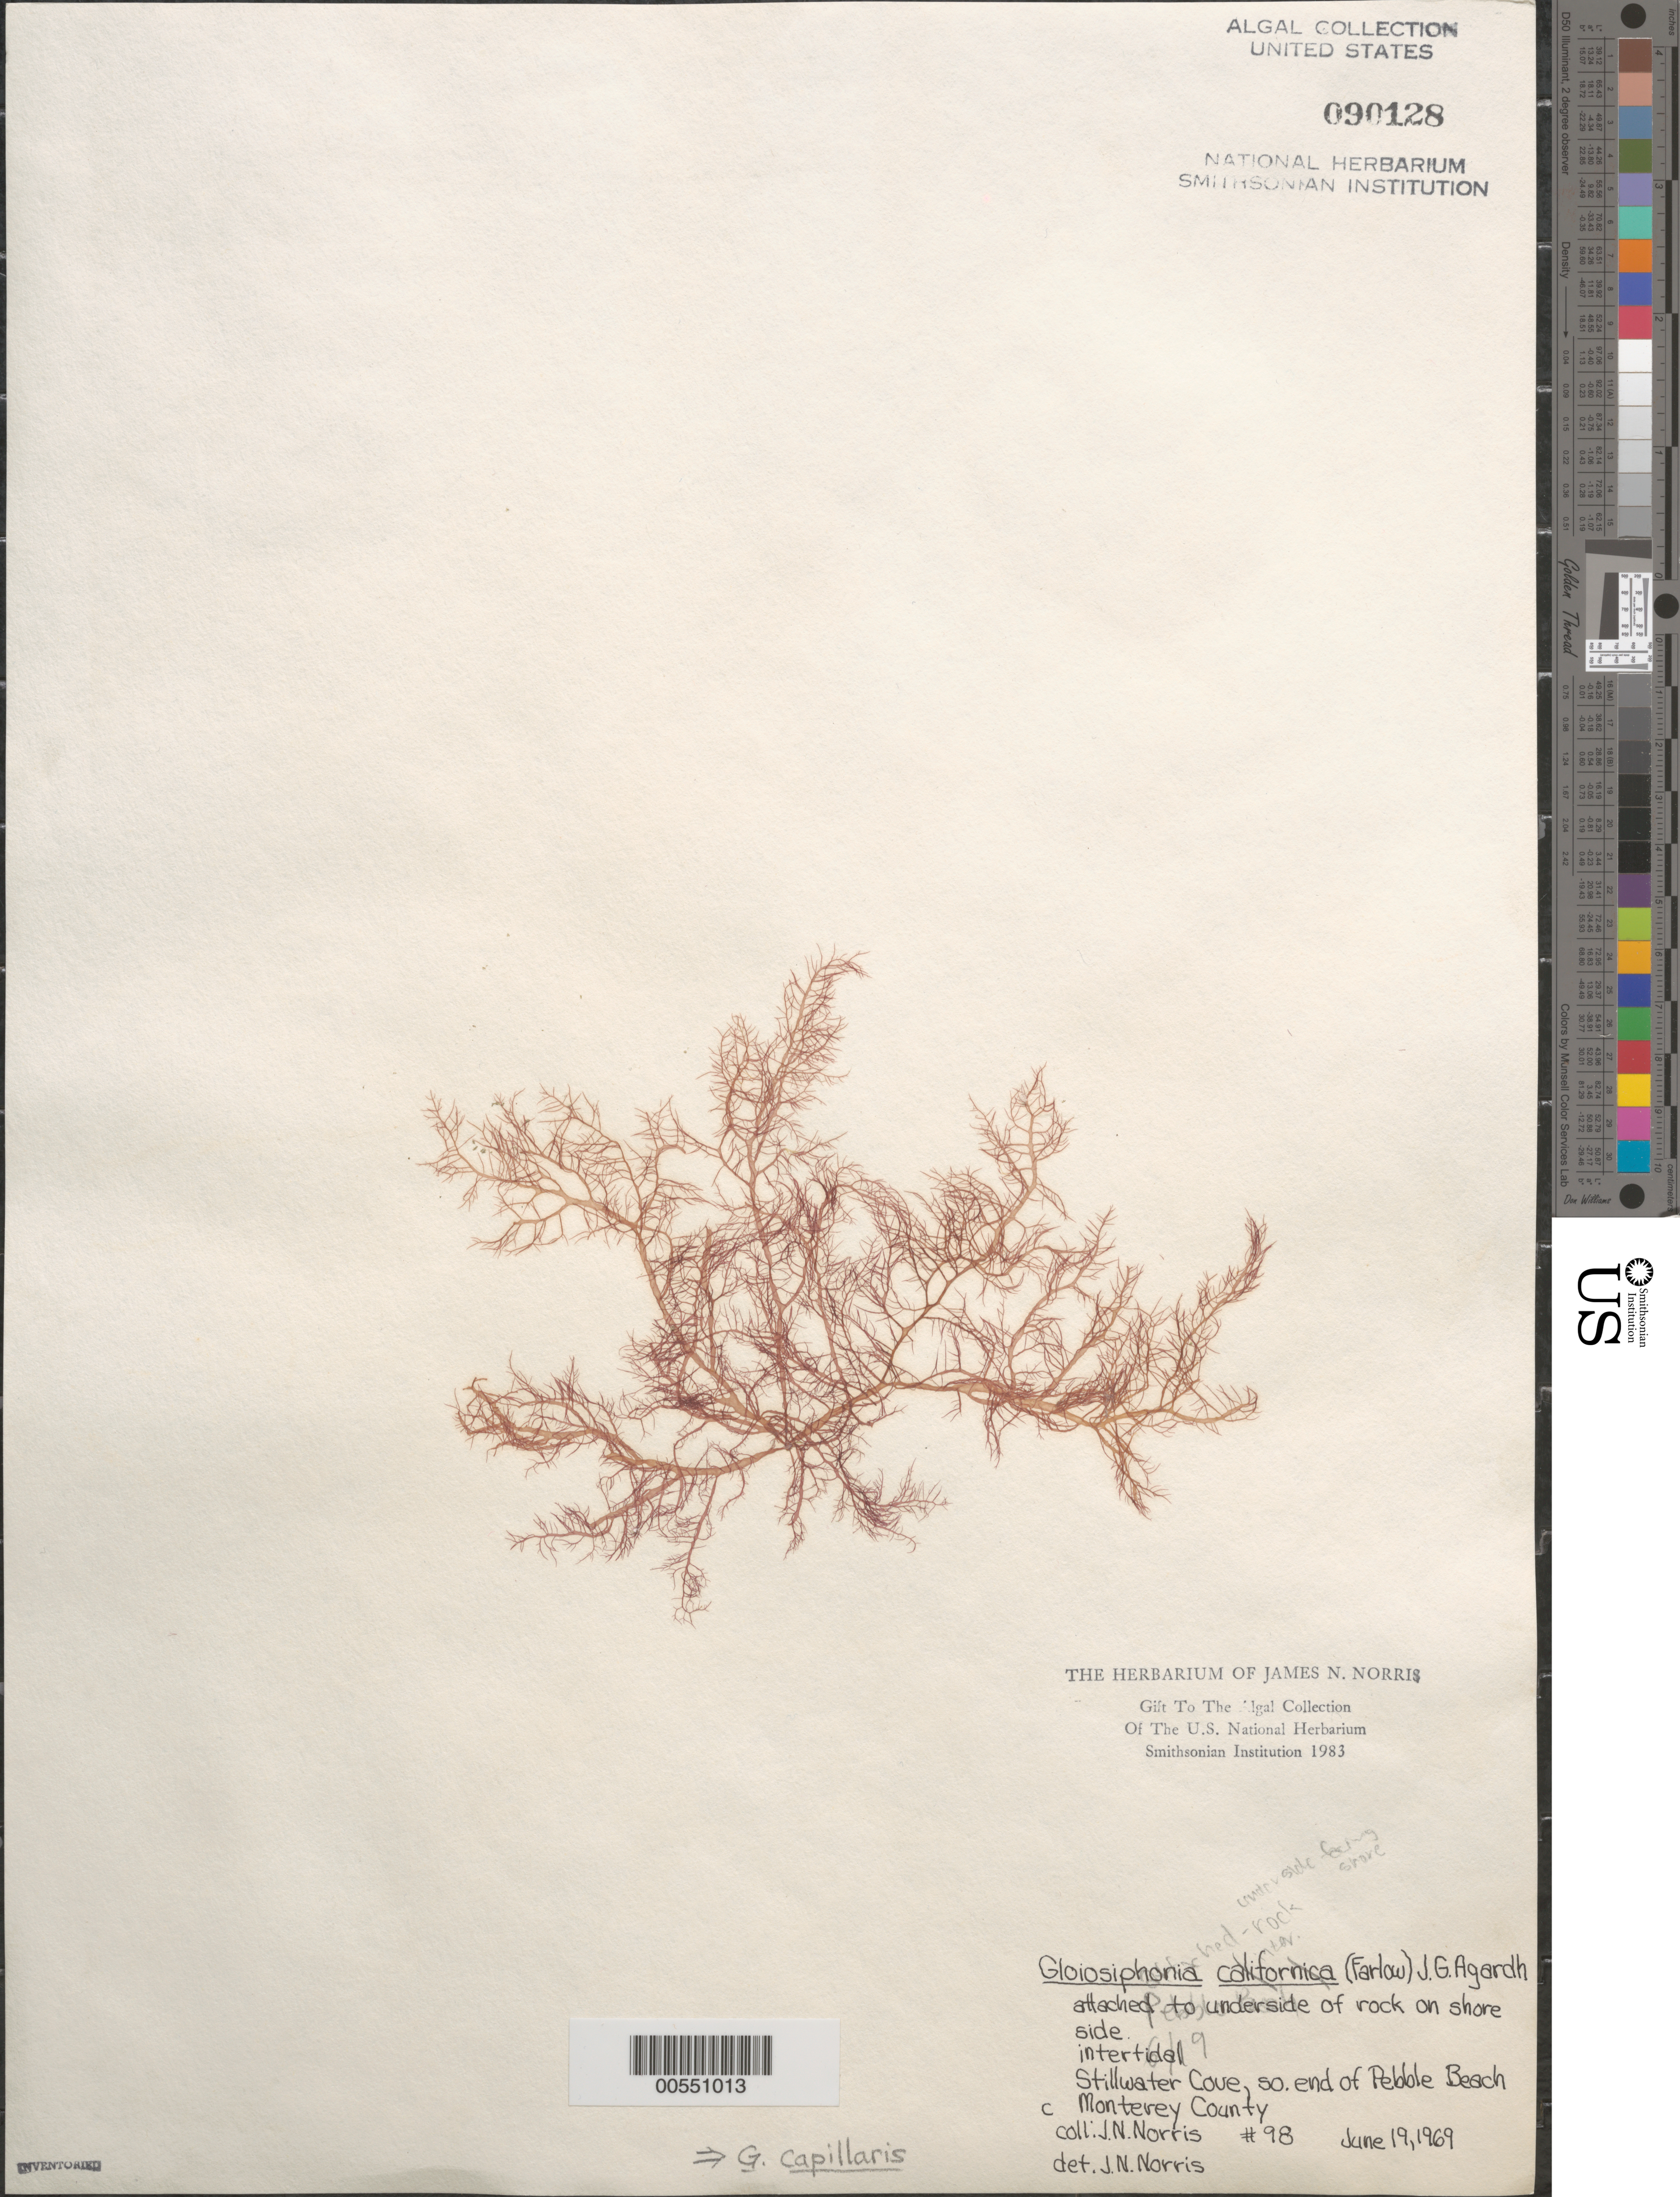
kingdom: Plantae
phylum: Rhodophyta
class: Florideophyceae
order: Gigartinales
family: Gloiosiphoniaceae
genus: Gloiosiphonia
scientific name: Gloiosiphonia capillaris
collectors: J. N. Norris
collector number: JN-98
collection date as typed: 19 Jun 1969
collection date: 1969-06-19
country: United States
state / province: California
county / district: Monterey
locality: Stillwater Cove, Pebble Beach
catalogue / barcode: US 90128